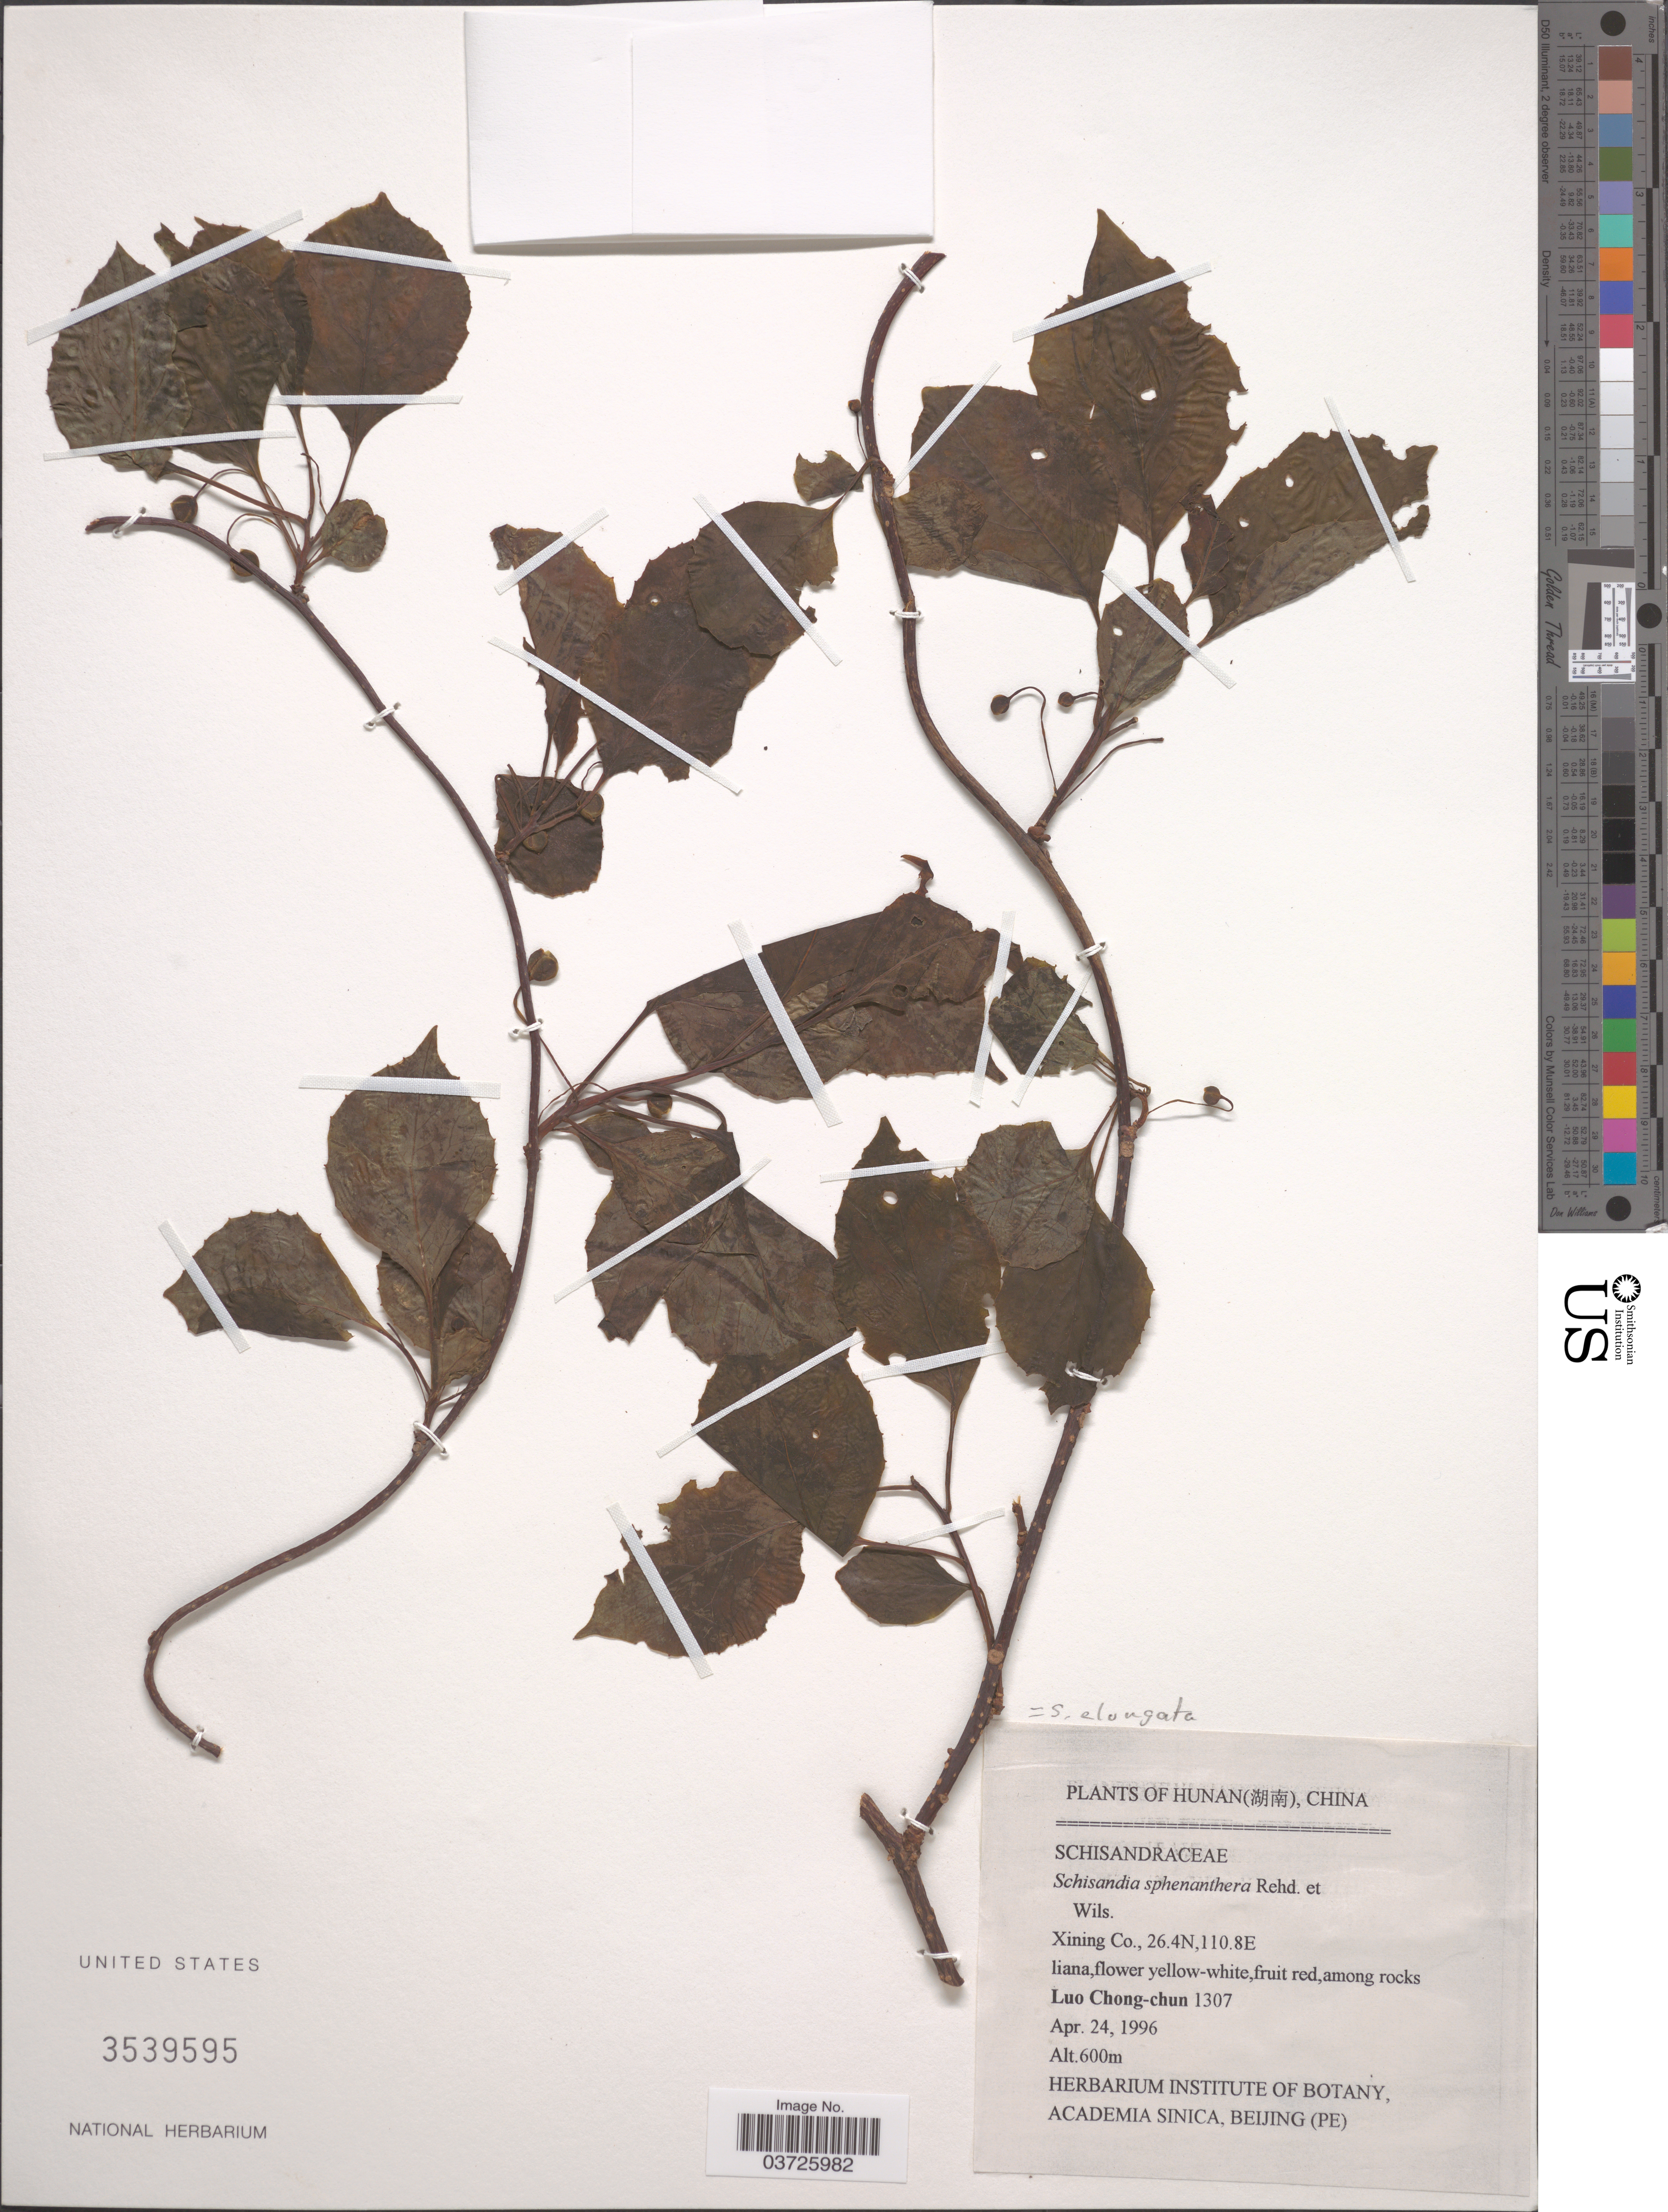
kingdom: Plantae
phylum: Tracheophyta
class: Magnoliopsida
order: Austrobaileyales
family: Schisandraceae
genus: Schisandra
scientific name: Schisandra elongata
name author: (Blume) Baill.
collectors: L. Chong-Chun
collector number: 1307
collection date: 1996-04-24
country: China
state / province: Hunan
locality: Xining Co.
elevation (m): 600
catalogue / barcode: US 3539595